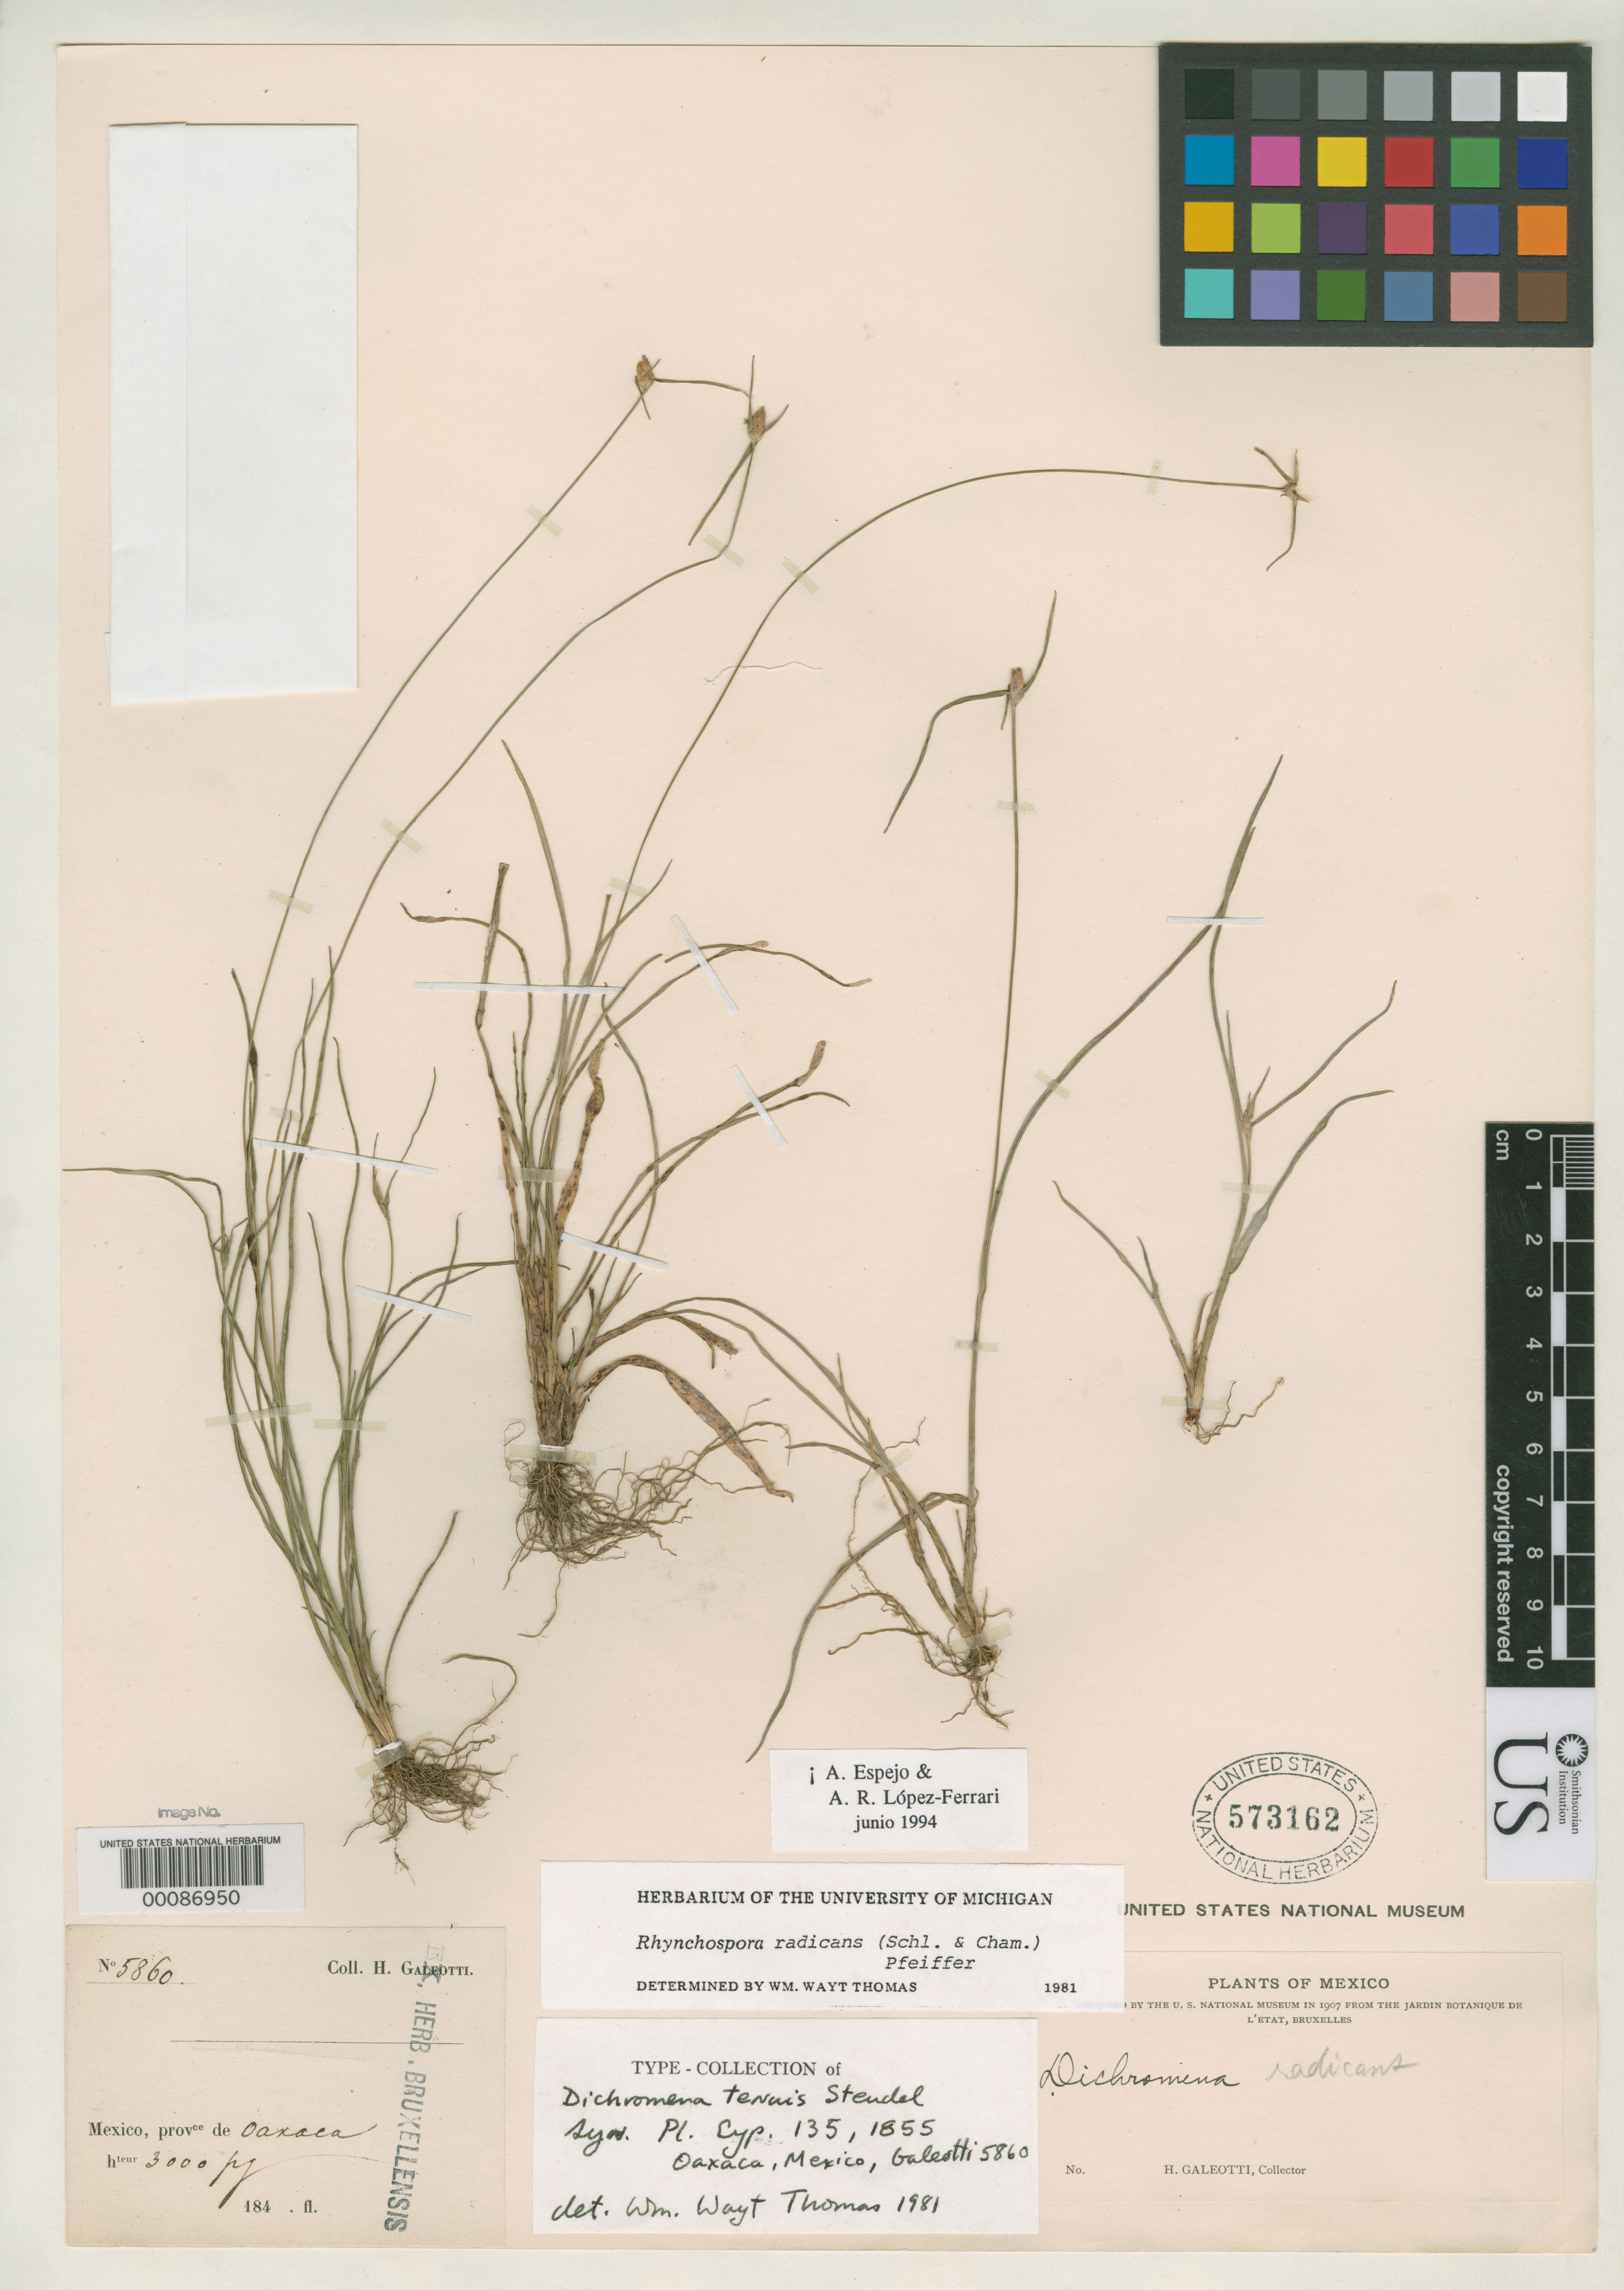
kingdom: Plantae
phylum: Tracheophyta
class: Liliopsida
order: Poales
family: Cyperaceae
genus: Dichromena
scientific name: Dichromena tenuis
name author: Steud.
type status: Type Collection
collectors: H. G. Galeotti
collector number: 5860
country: Mexico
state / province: Oaxaca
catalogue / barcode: US 573162